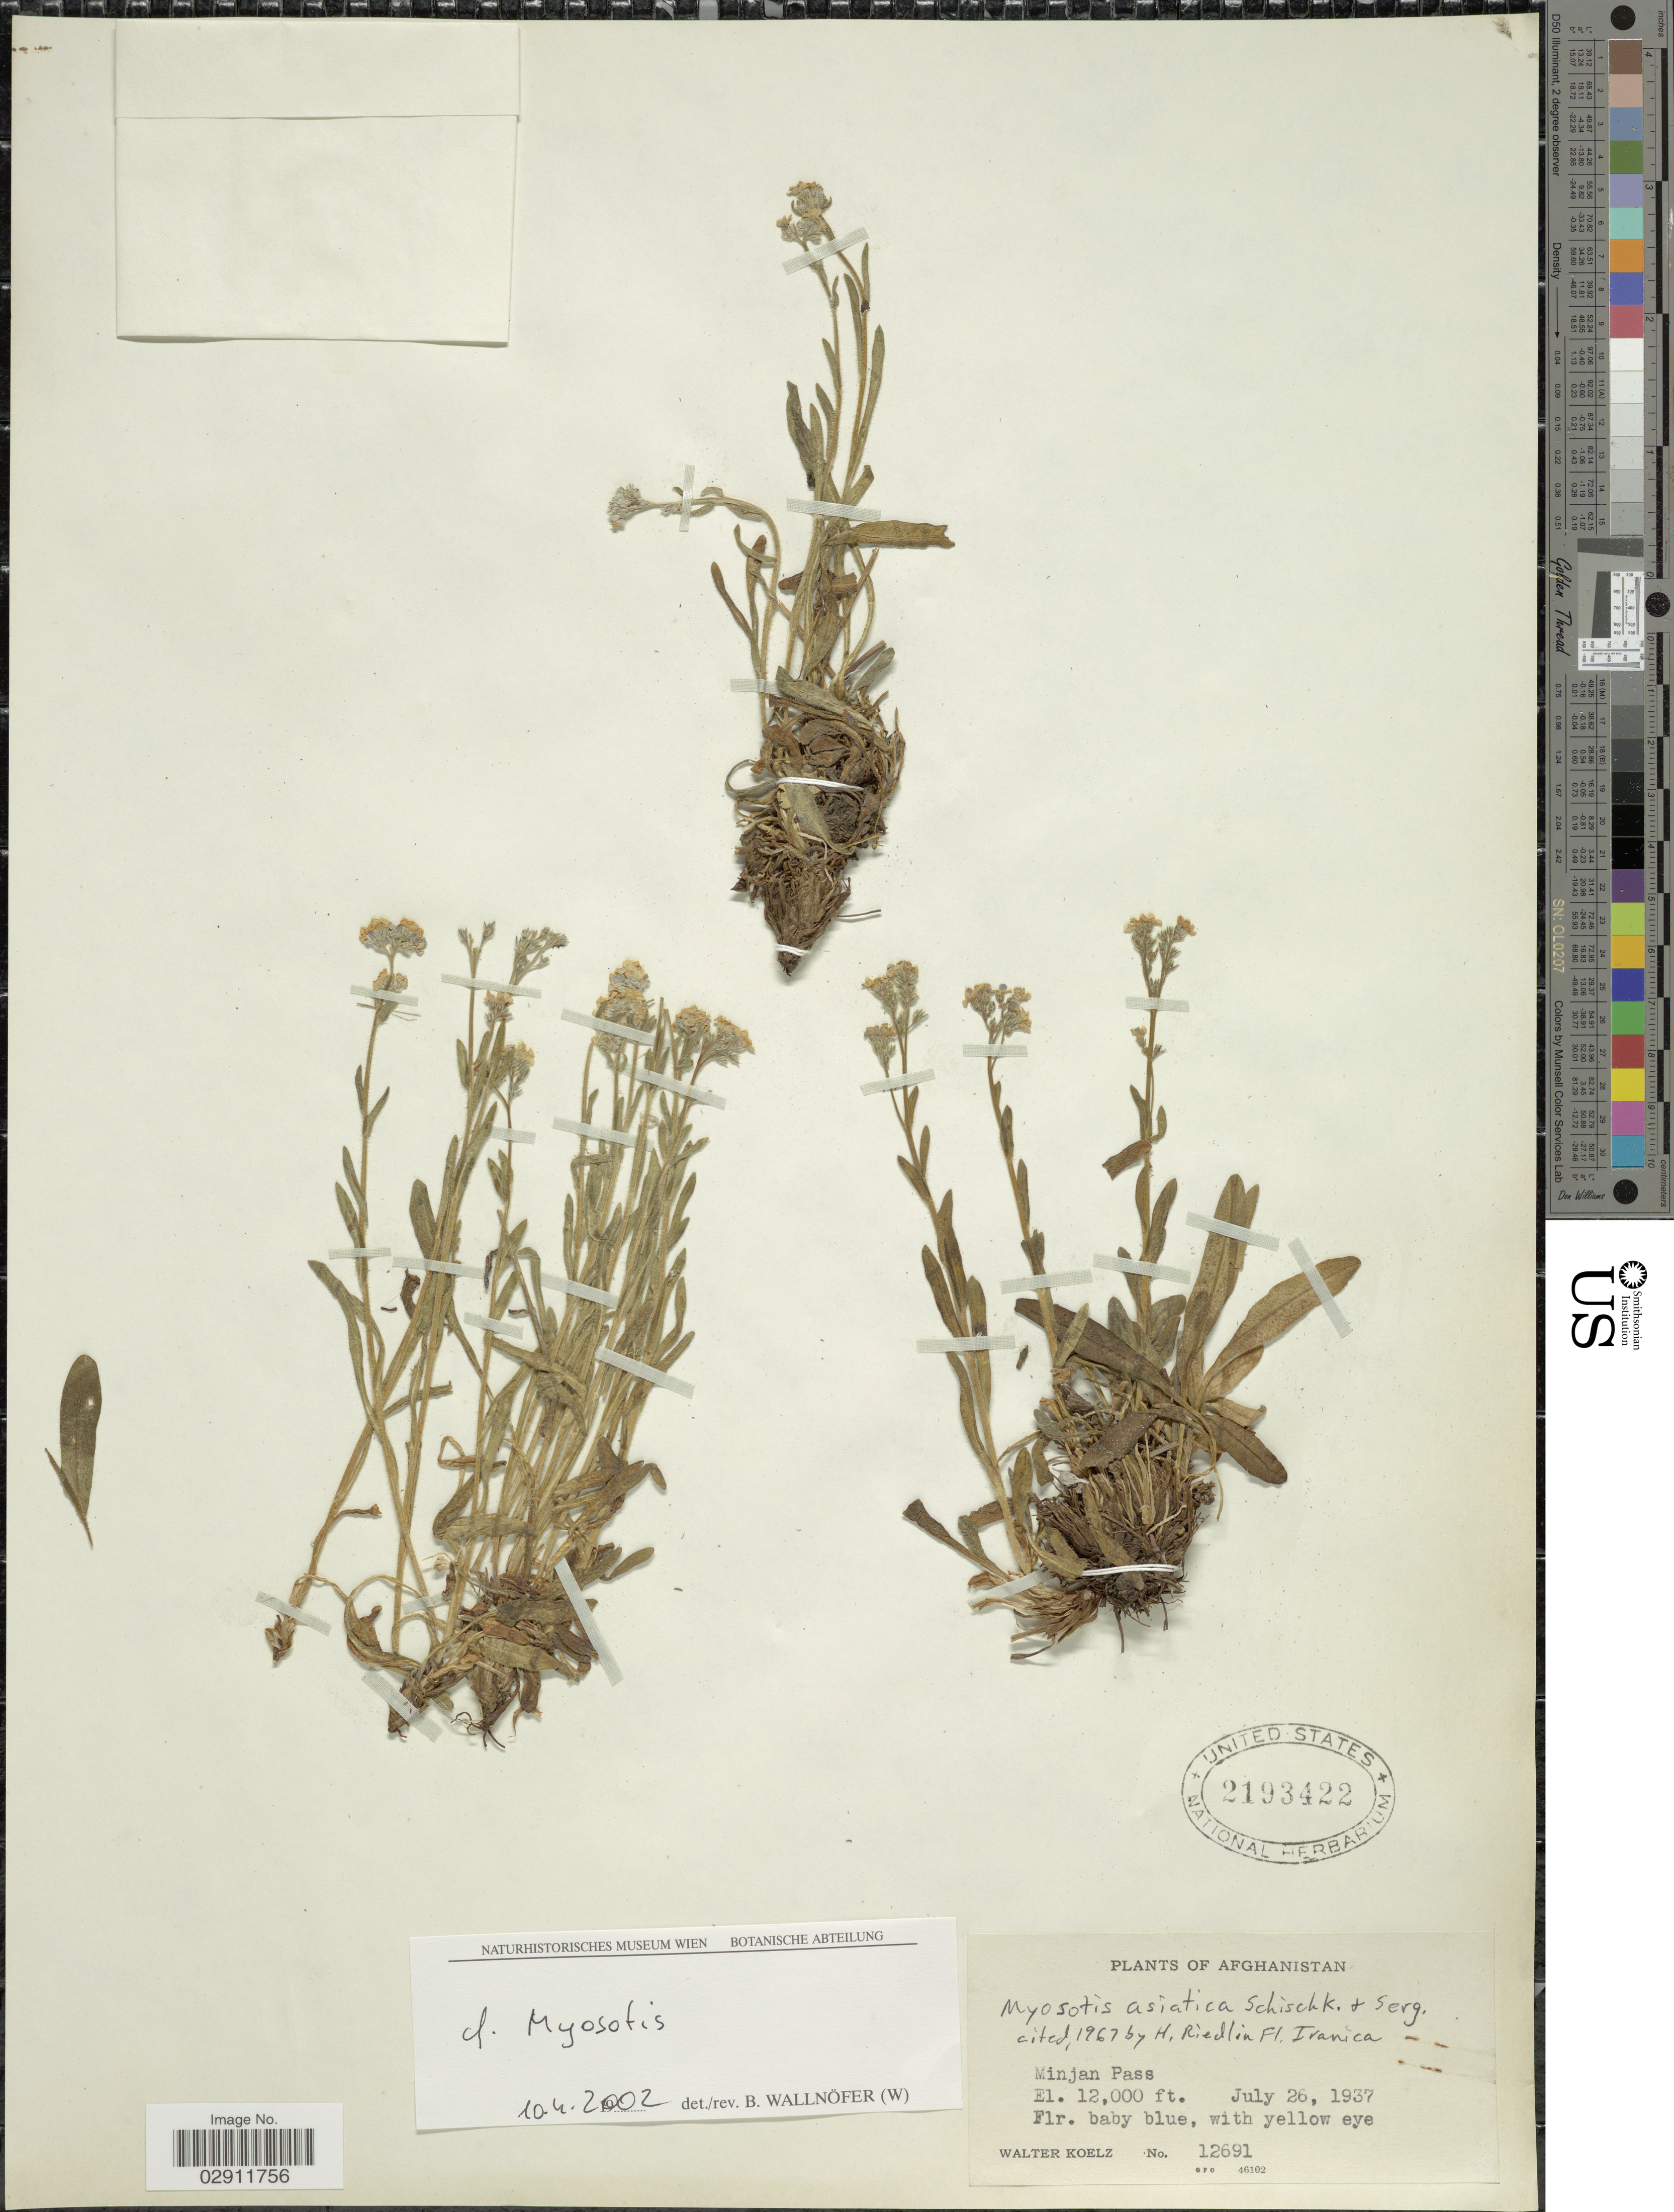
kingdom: Plantae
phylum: Tracheophyta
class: Magnoliopsida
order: Boraginales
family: Boraginaceae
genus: Myosotis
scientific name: Myosotis asiatica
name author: Schischk. & Serg.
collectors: W. N. Koelz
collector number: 12691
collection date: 1937-07-26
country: Afghanistan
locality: Minjan Pass.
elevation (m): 3658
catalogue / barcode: US 2193422